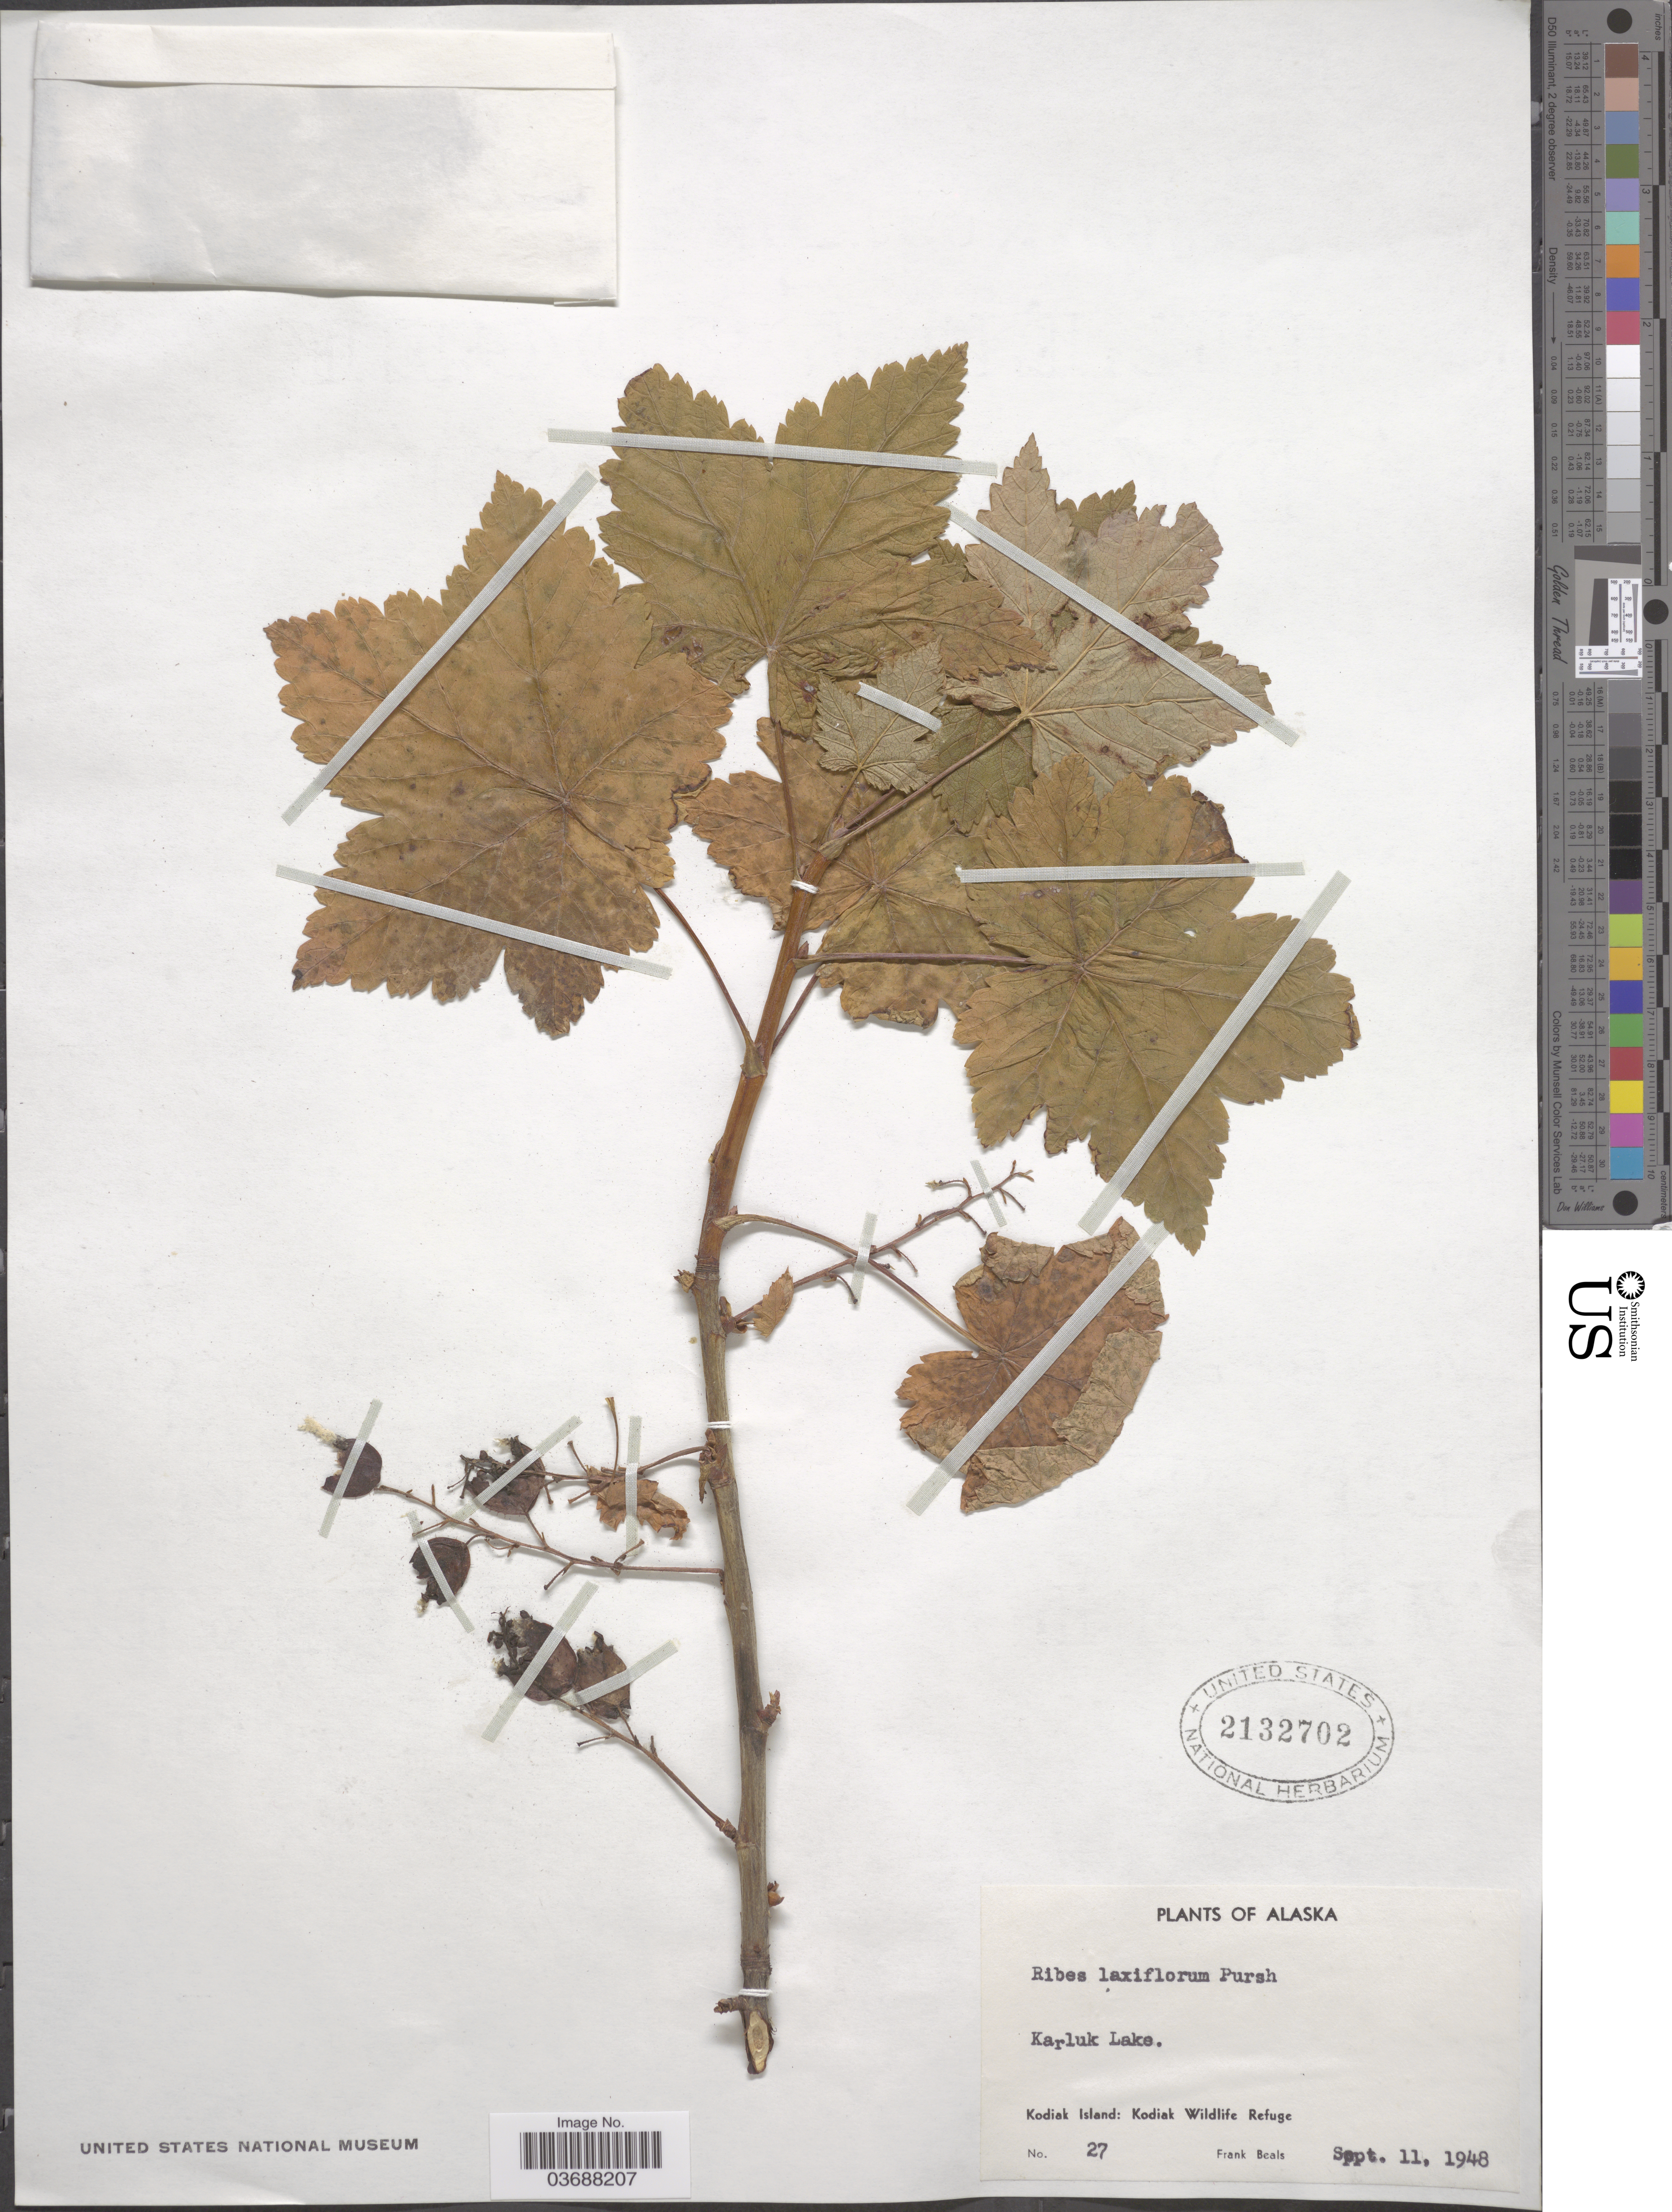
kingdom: Plantae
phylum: Tracheophyta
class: Magnoliopsida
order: Saxifragales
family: Grossulariaceae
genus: Ribes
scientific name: Ribes laxiflorum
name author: Pursh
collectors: F. Beals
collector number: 27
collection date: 1948-09-11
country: United States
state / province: Alaska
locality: Karluk Lake. Kodiak Island: Kodiak Wildlife Refuge.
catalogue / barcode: US 2132702